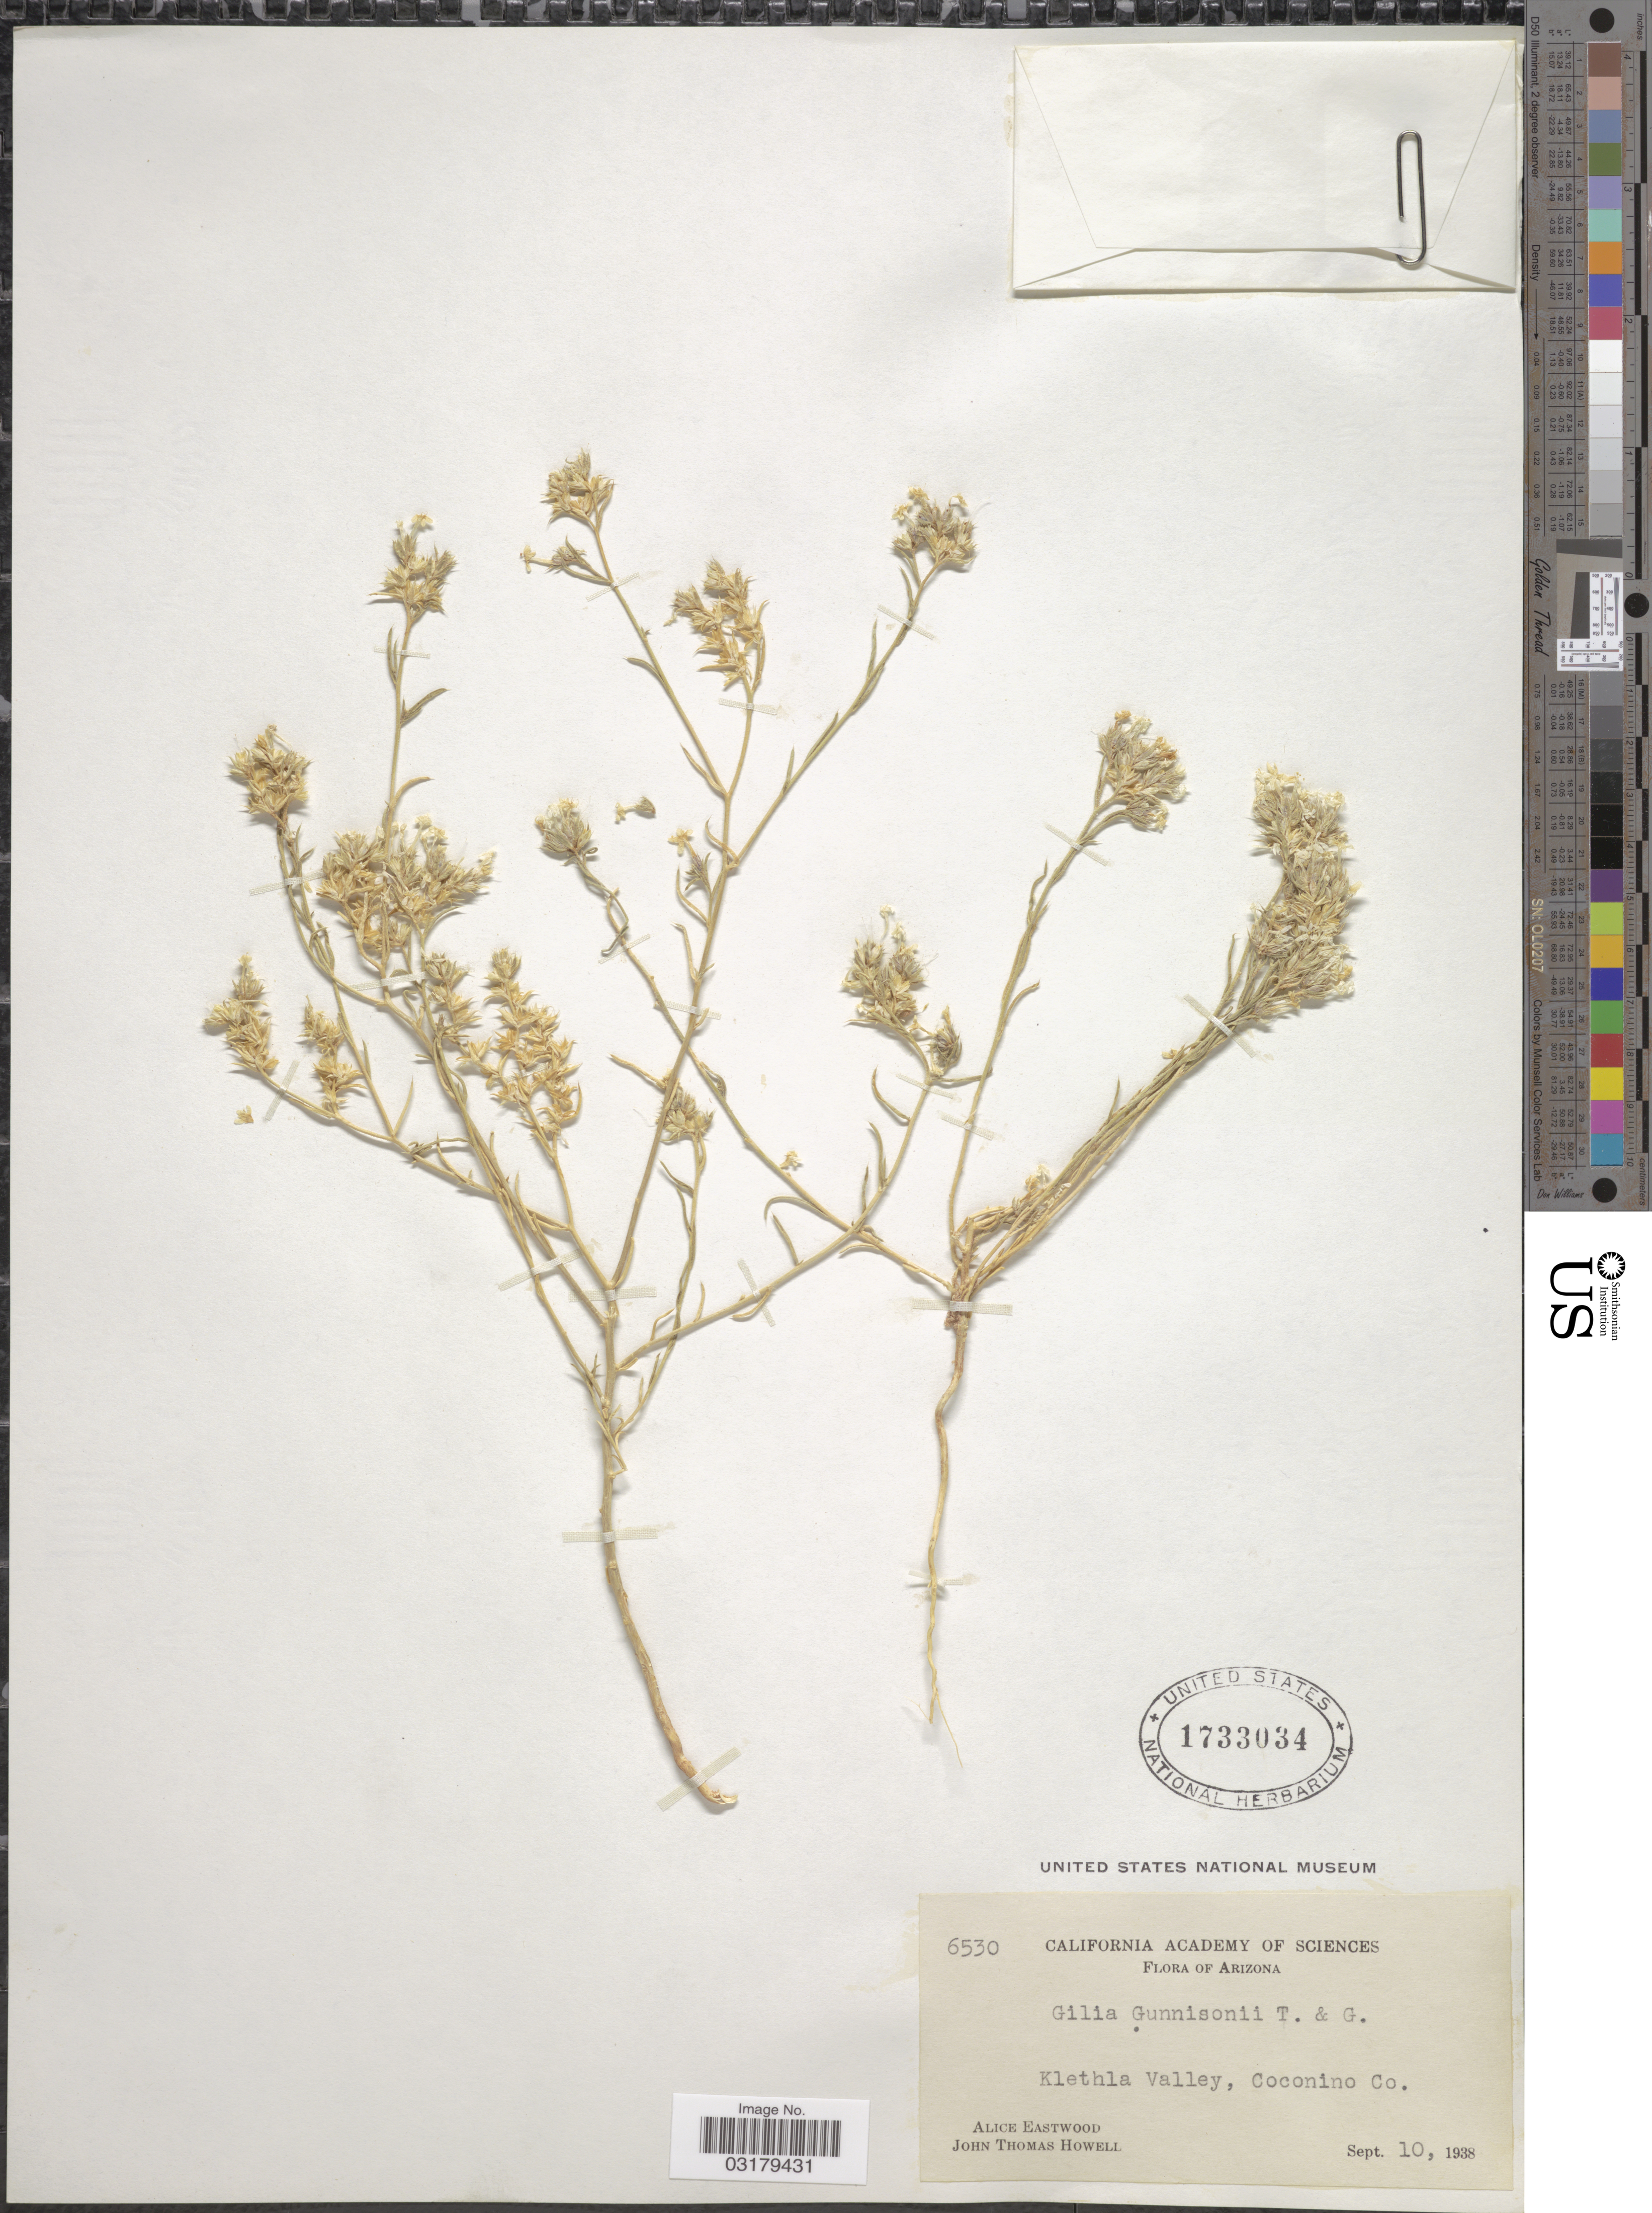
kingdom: Plantae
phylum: Tracheophyta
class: Magnoliopsida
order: Ericales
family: Polemoniaceae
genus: Ipomopsis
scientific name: Ipomopsis gunnisonii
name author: (Torr. & A. Gray) V.E. Grant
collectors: A. Eastwood & J. T. Howell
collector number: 6530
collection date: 1938-09-10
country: United States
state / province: Arizona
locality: Klethla Valley, Coconino Co.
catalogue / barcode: US 1733034